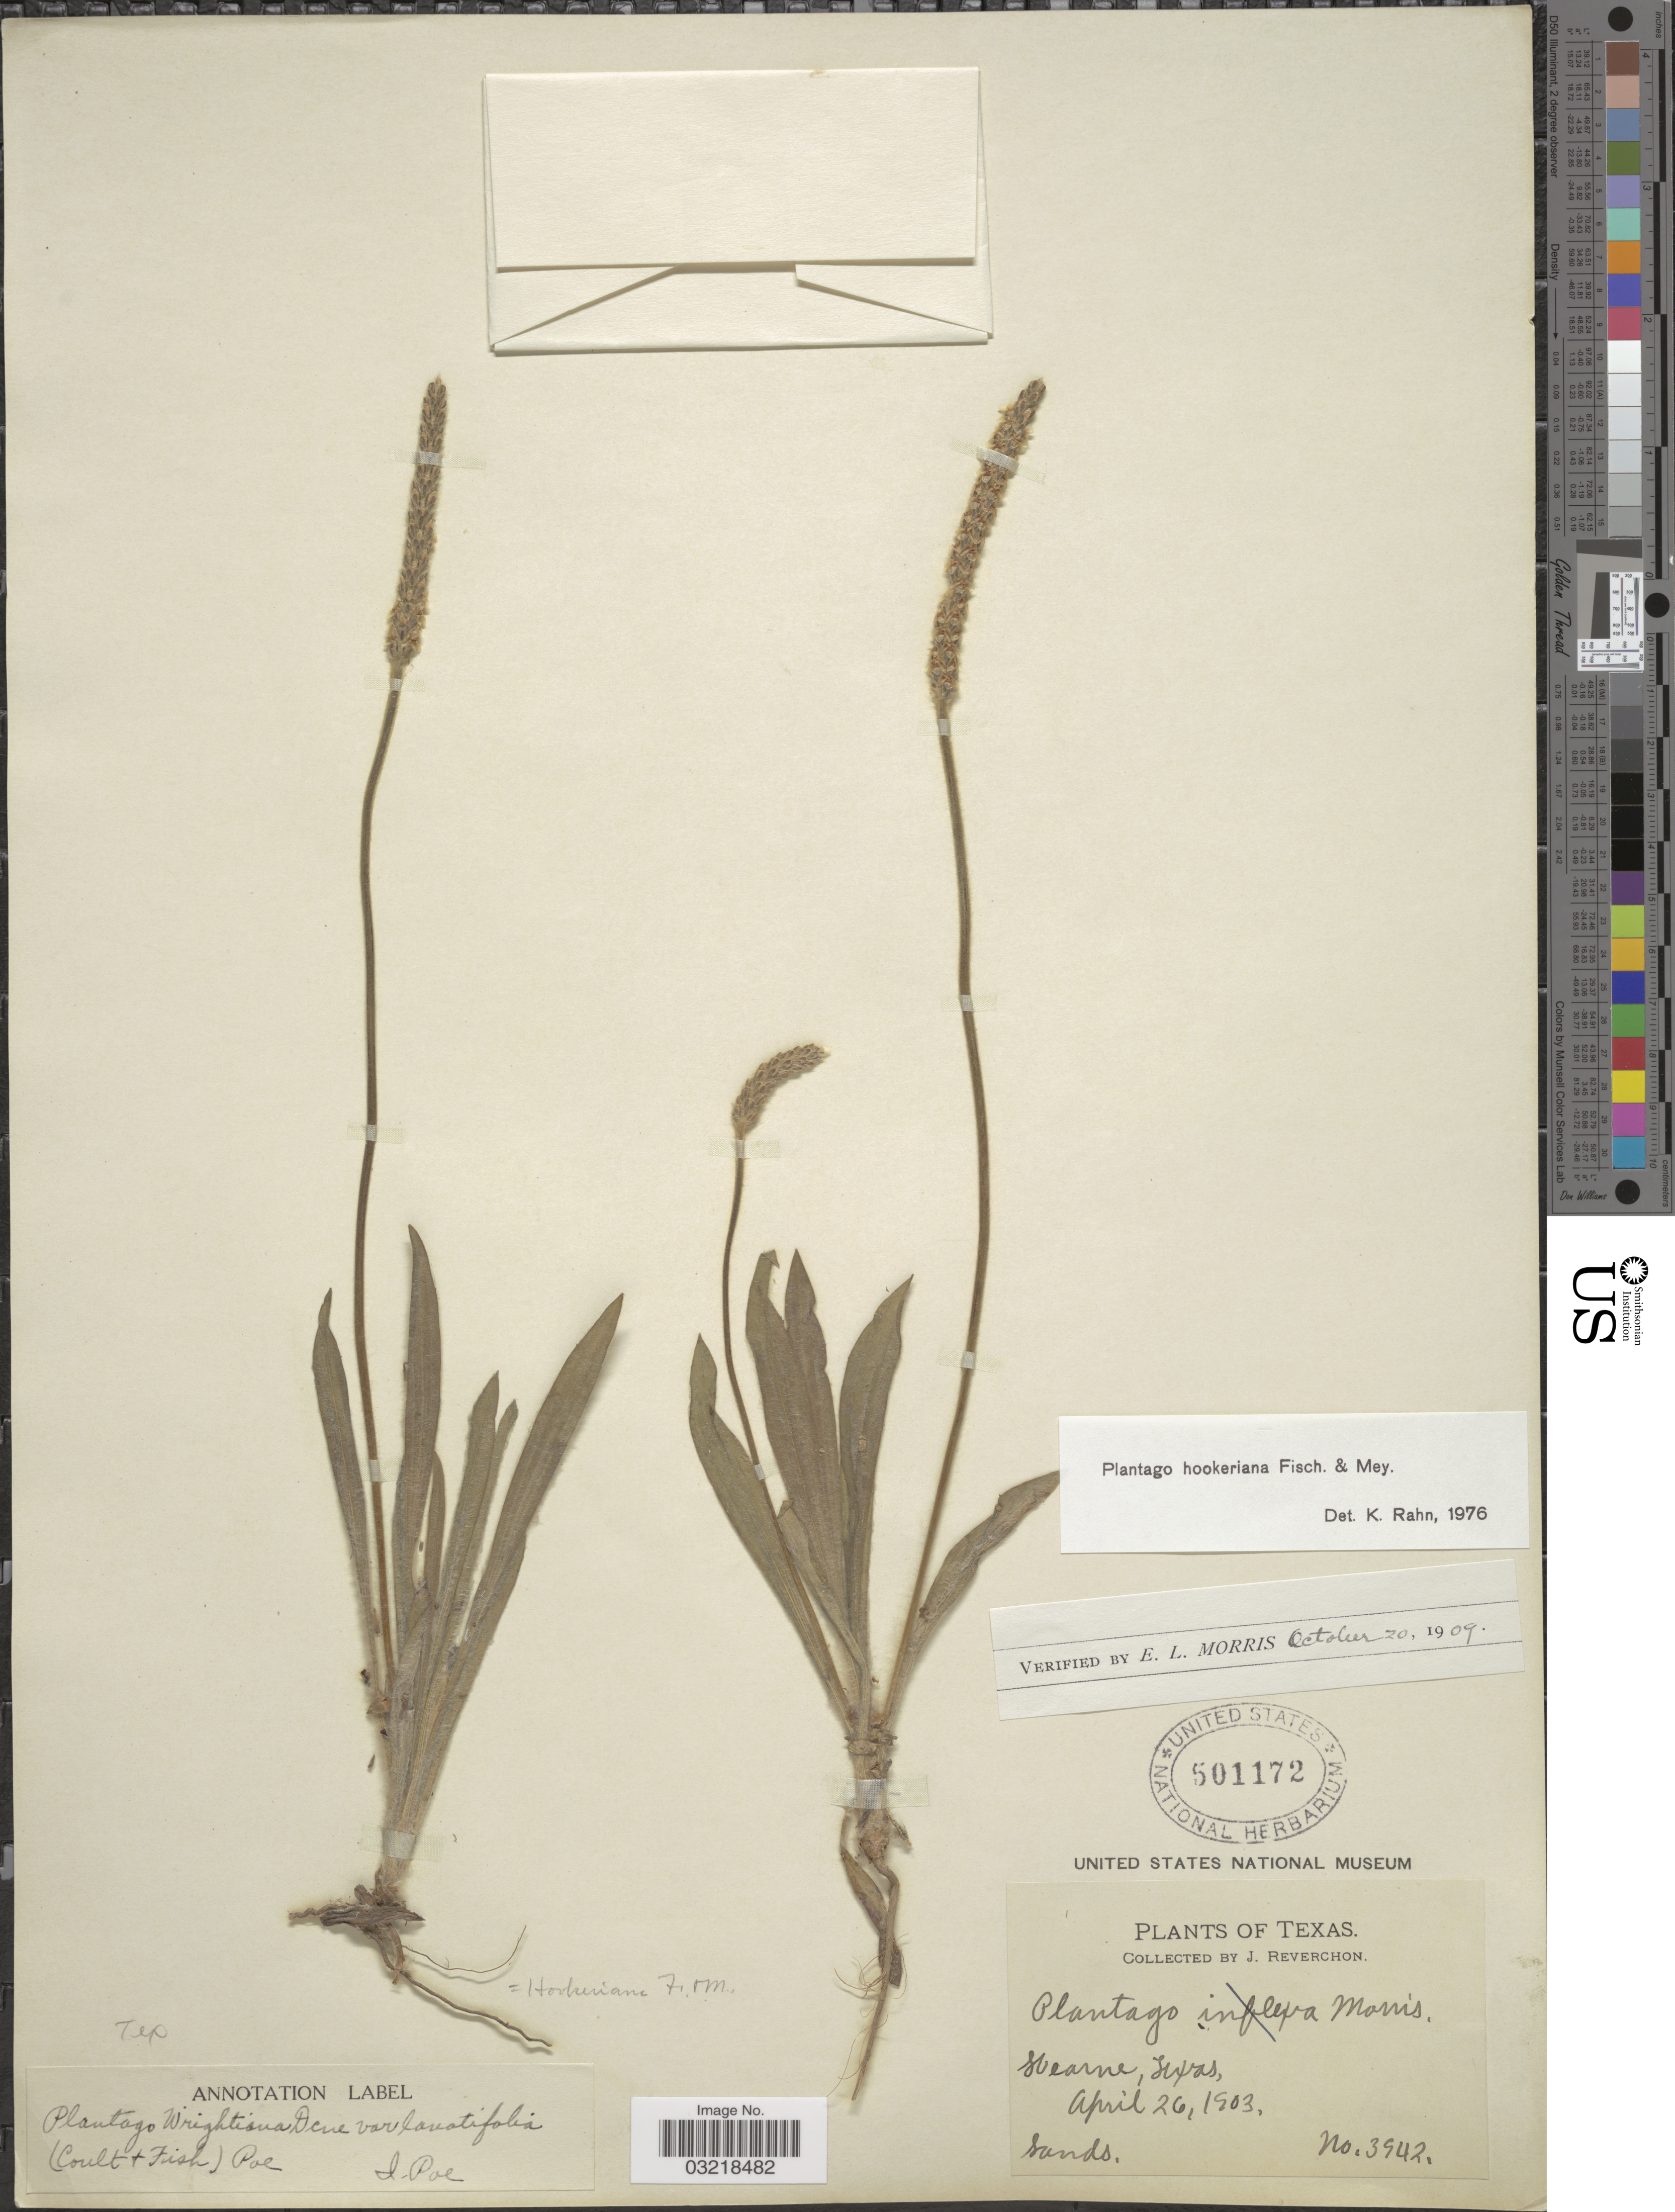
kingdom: Plantae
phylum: Tracheophyta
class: Magnoliopsida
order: Lamiales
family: Plantaginaceae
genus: Plantago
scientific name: Plantago hookeriana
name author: Fisch. & C.A. Mey.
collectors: J. Reverchon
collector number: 3942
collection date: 1903-04-26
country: United States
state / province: Texas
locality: Hearne.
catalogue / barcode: US 501172